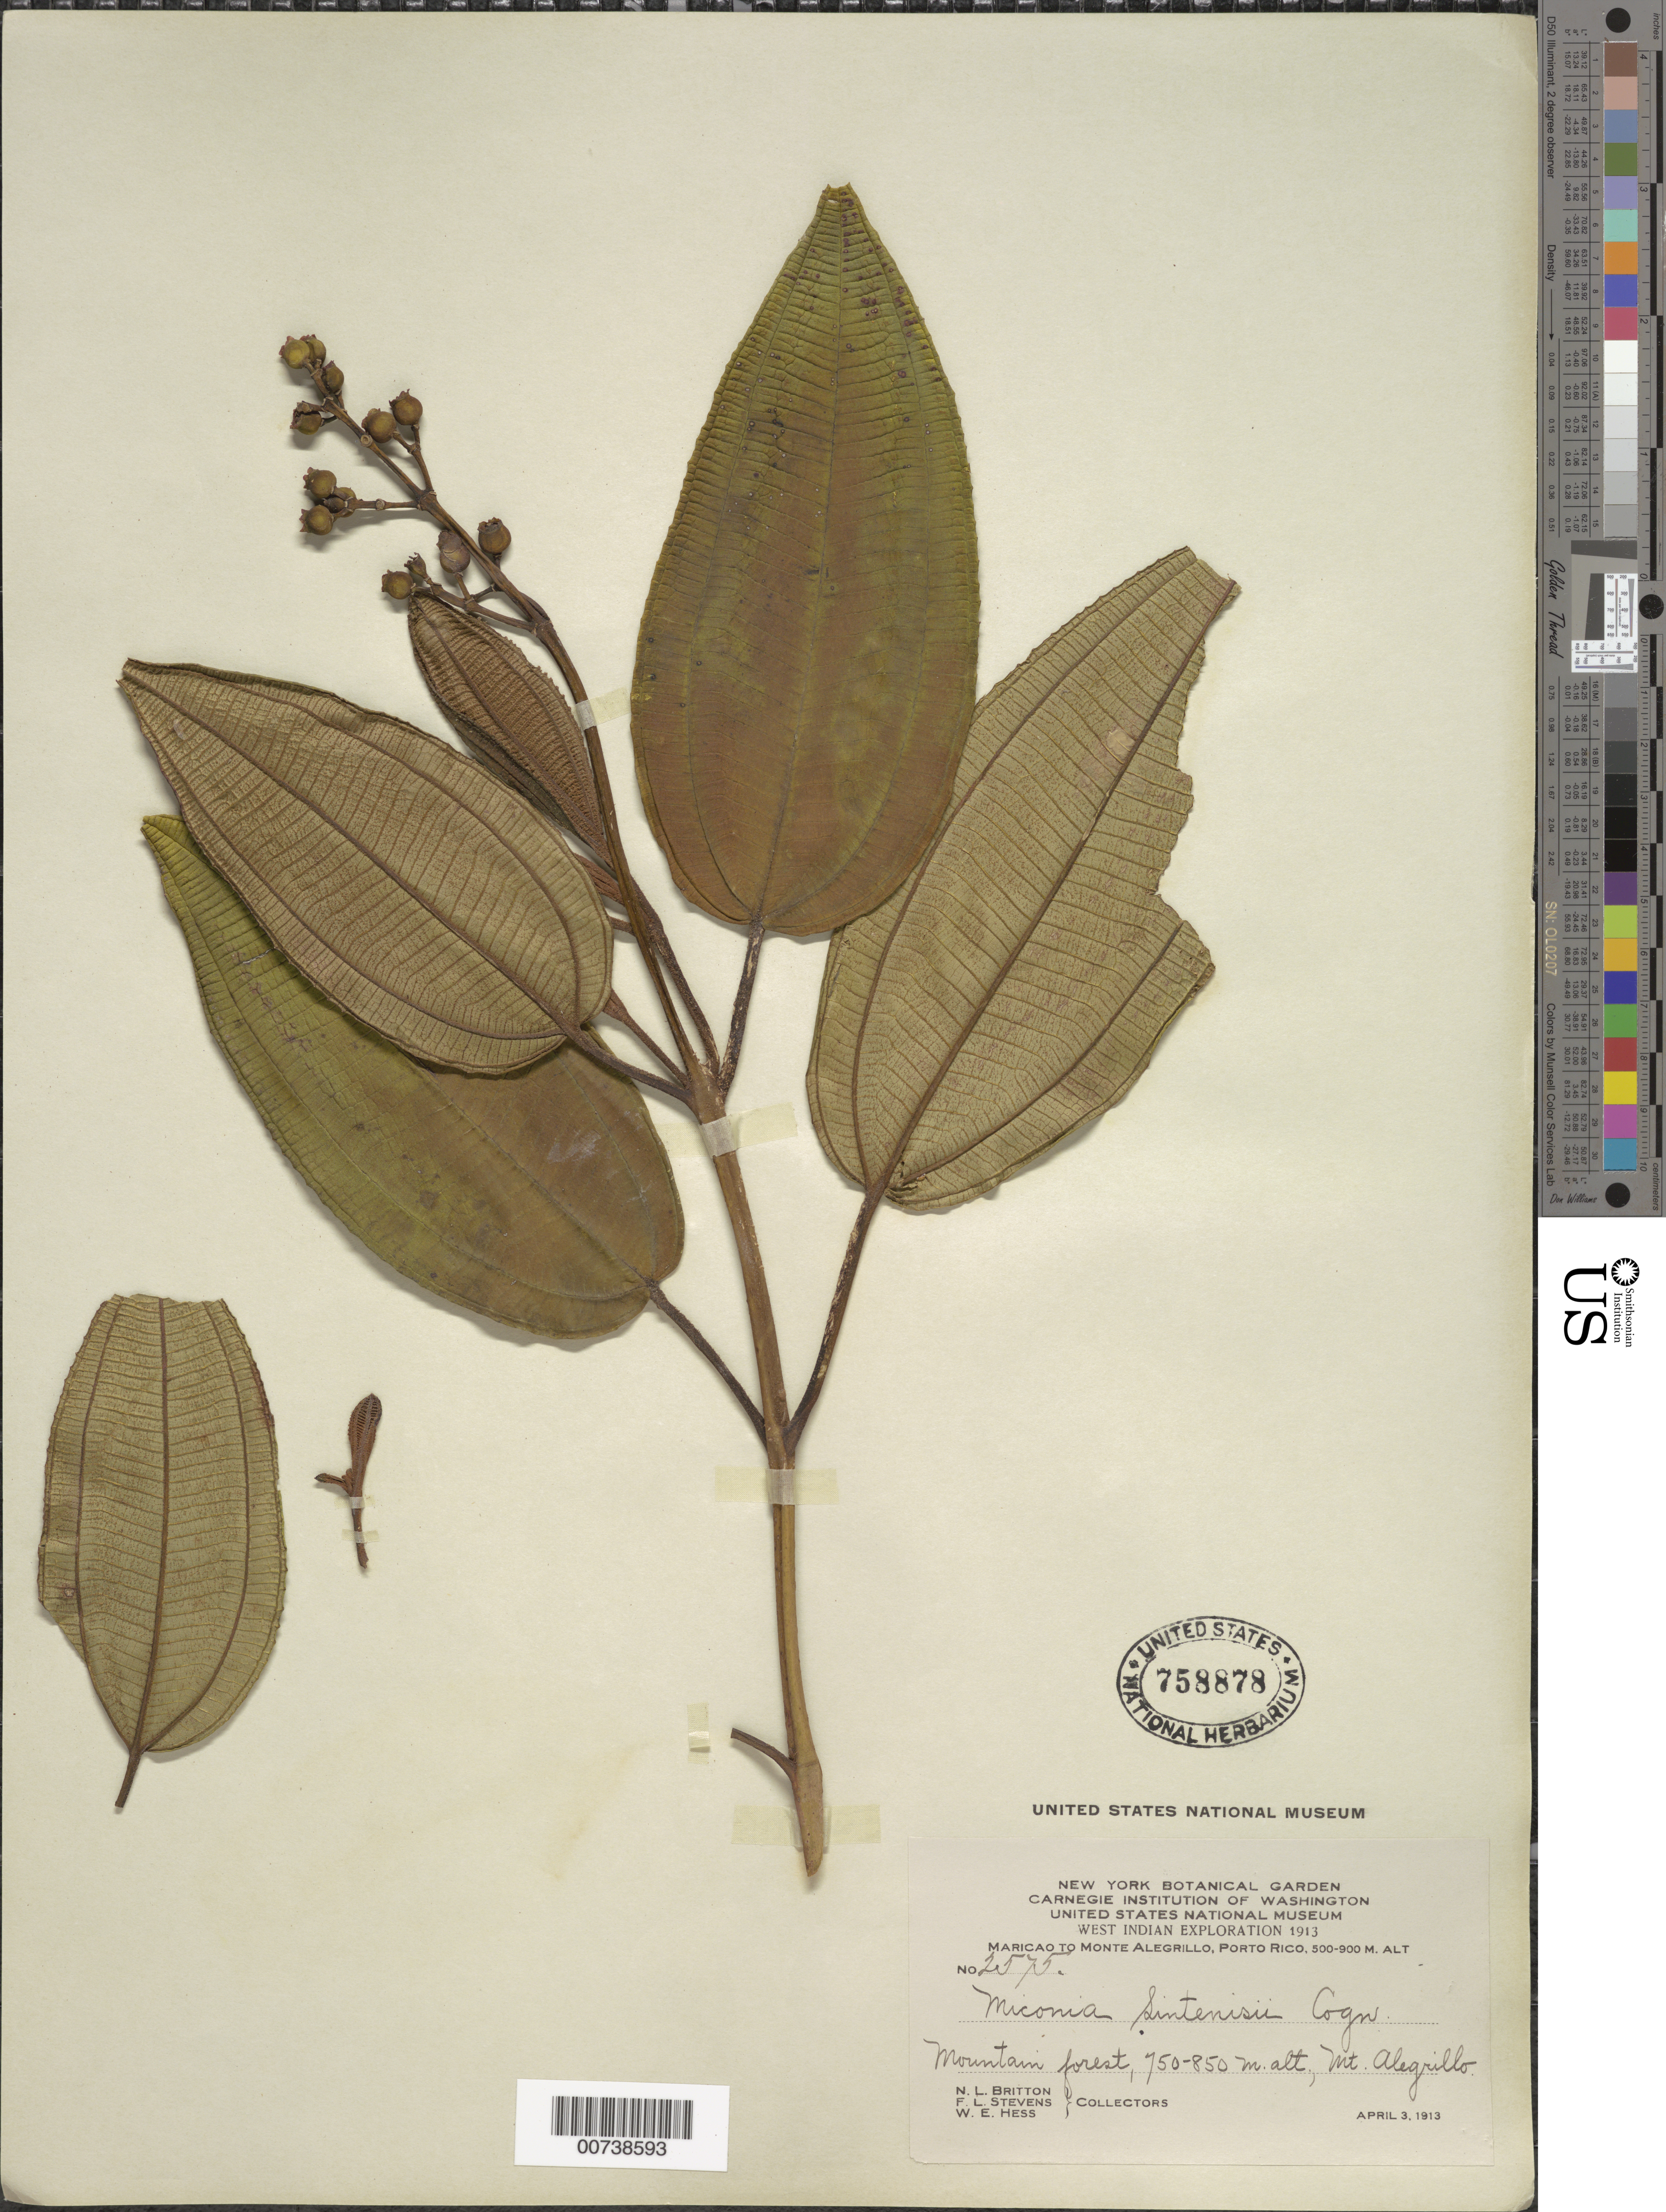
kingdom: Plantae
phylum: Tracheophyta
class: Magnoliopsida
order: Myrtales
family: Melastomataceae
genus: Miconia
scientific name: Miconia sintenisii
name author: Cogn.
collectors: N. Britton, F. L. Stevens & W. Hess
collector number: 2575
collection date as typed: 03 Apr 1913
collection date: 1913-04-03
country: Puerto Rico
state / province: Maricao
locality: Maricao to Monte Alegrillo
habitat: Mountain forest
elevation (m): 750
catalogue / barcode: US 758878